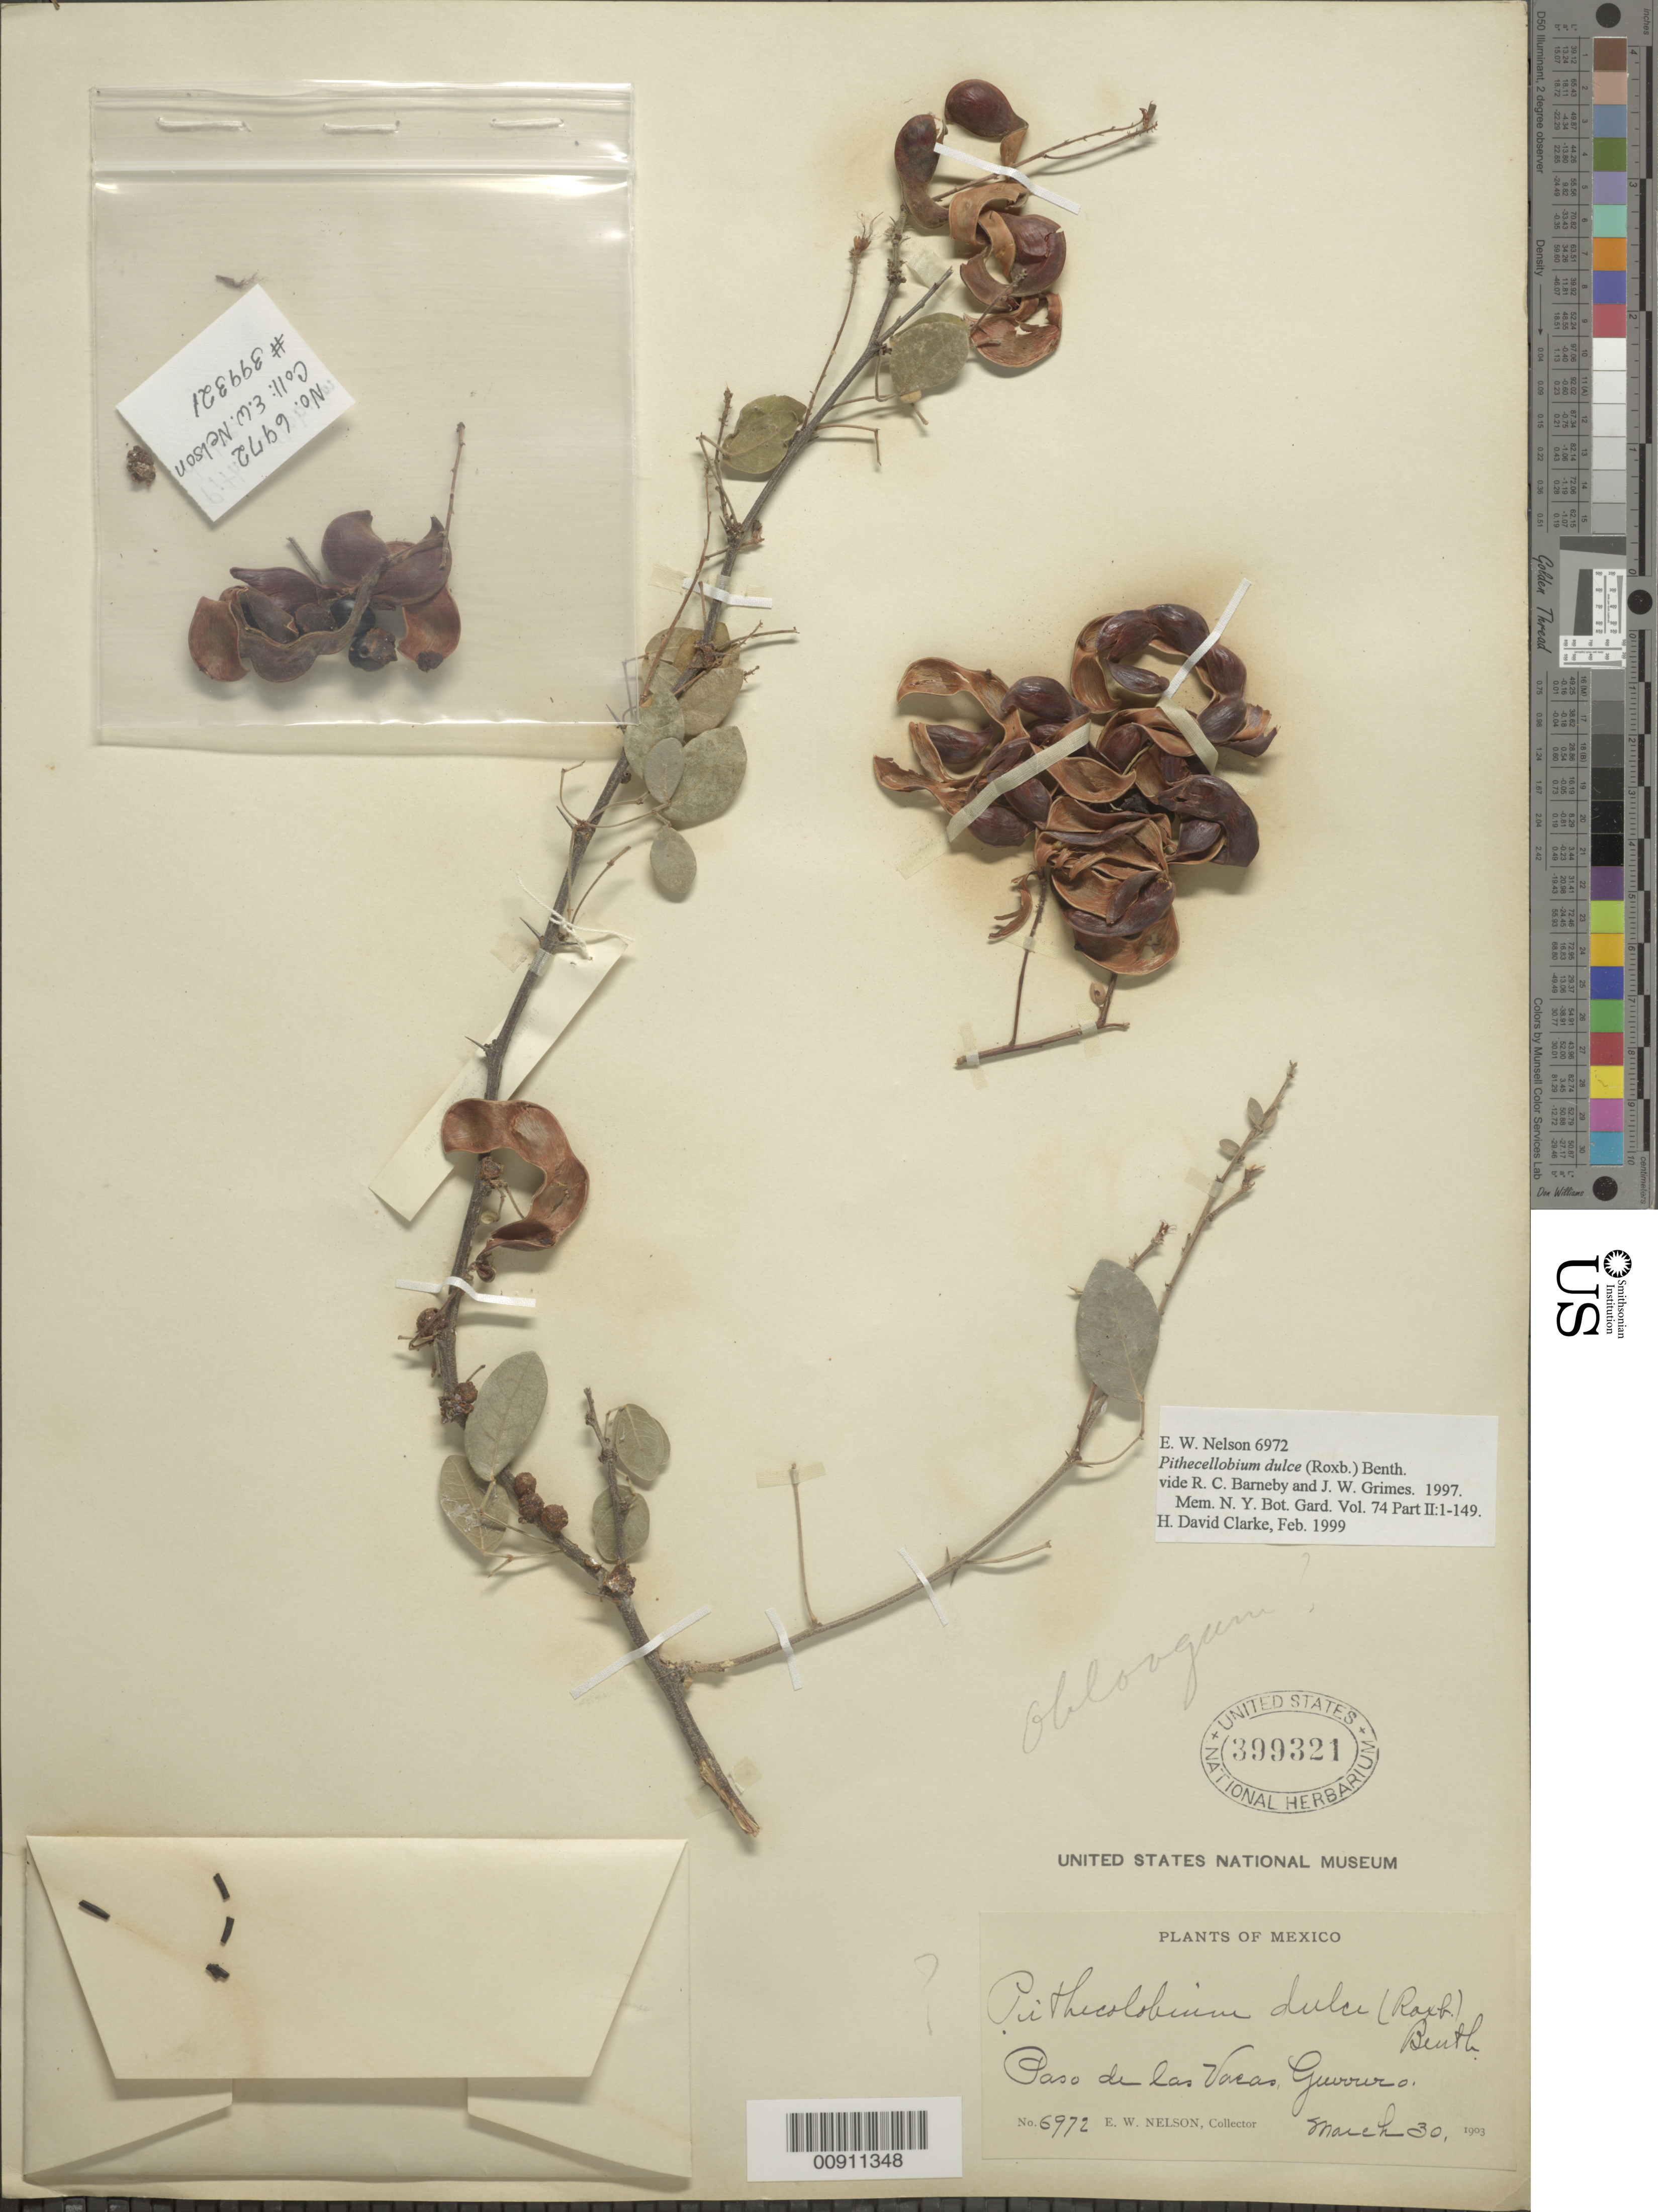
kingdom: Plantae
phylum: Tracheophyta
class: Magnoliopsida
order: Fabales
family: Fabaceae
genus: Pithecellobium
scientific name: Pithecellobium dulce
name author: (Roxb.) Benth.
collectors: E. W. Nelson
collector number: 6972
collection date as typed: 30 Mar 1903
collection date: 1903-03-30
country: Mexico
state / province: Guerrero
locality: Paso de las Vacas, Guerrero.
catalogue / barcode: US 399321